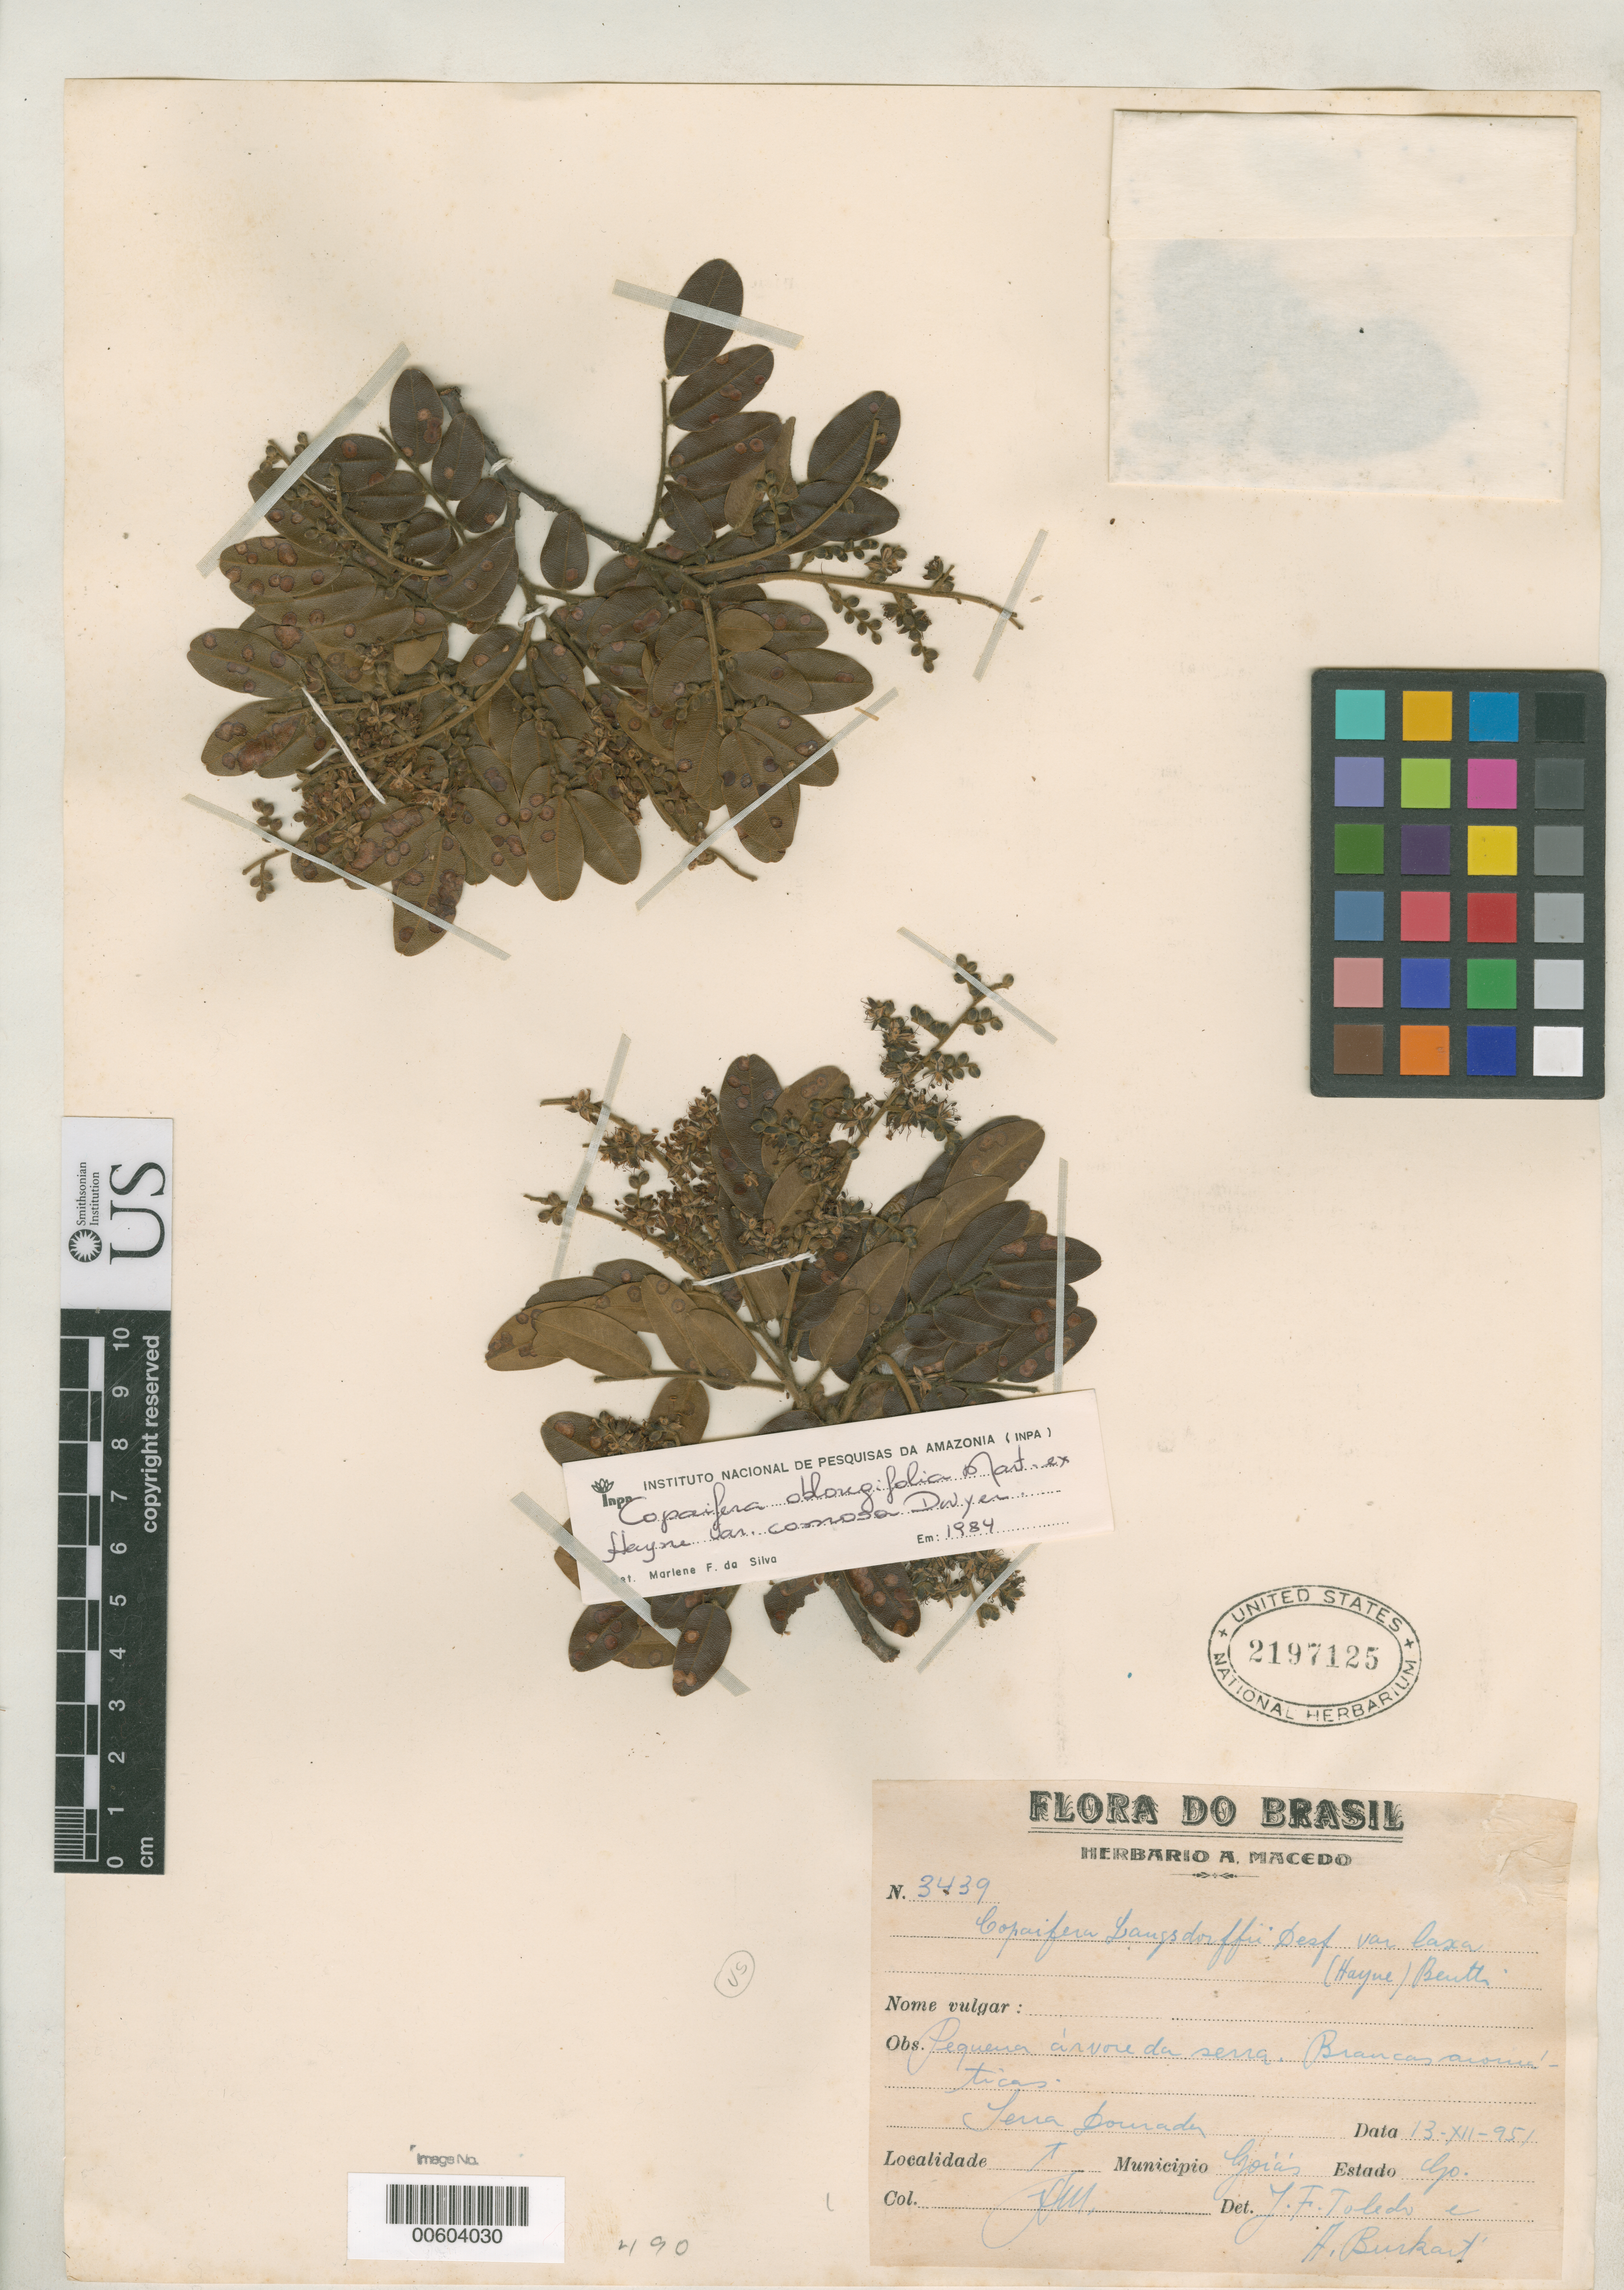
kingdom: Plantae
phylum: Tracheophyta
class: Magnoliopsida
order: Fabales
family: Fabaceae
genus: Copaifera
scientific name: Copaifera oblongifolia var. comosa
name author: Dwyer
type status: Isotype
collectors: A. Macedo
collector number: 3439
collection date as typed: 13 Jul 1951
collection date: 1951-07-13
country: Brazil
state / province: Goiás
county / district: Goiás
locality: Serra Dourada.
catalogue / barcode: US 2197125